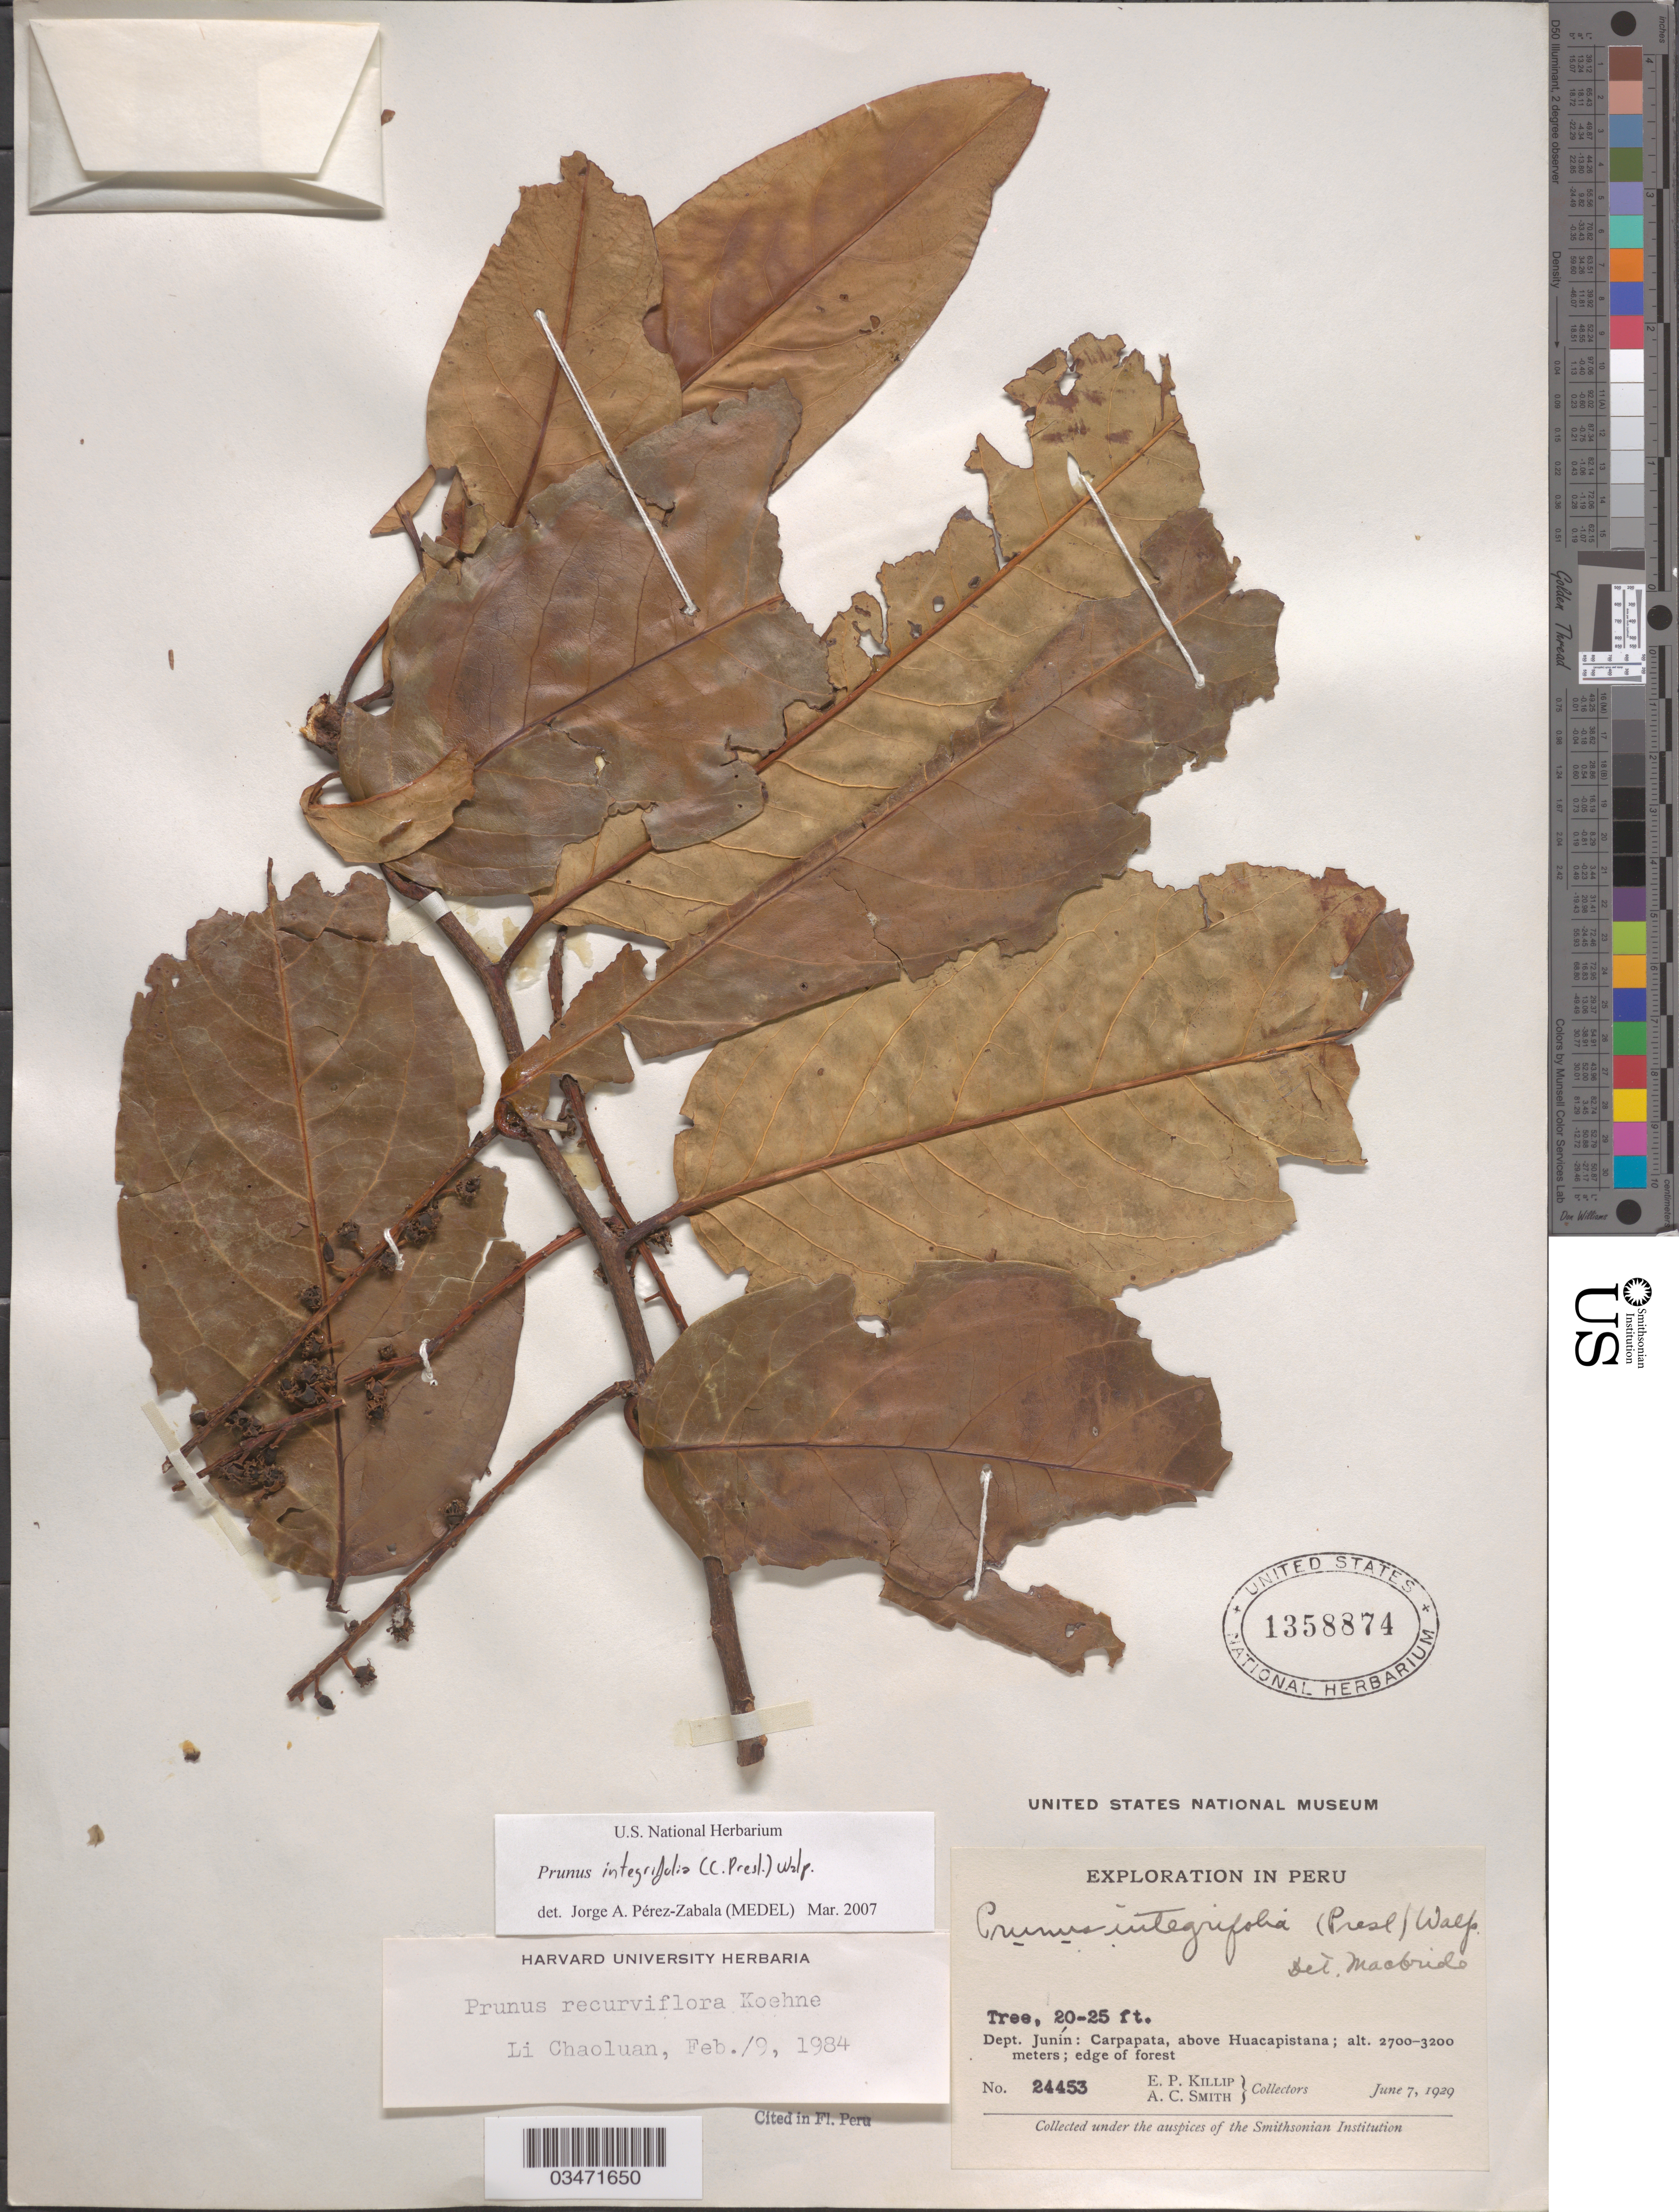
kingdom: Plantae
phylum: Tracheophyta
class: Magnoliopsida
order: Rosales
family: Rosaceae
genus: Prunus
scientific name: Prunus integrifolia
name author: (C. Presl) Walp.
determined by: Pérez-Zabala, Jorge A.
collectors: E. P. Killip & A. C. Smith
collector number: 24453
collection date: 1929-06-07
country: Peru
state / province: Junín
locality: Carpapata, above Huacapistana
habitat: Edge of forest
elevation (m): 2700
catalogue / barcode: US 1358874